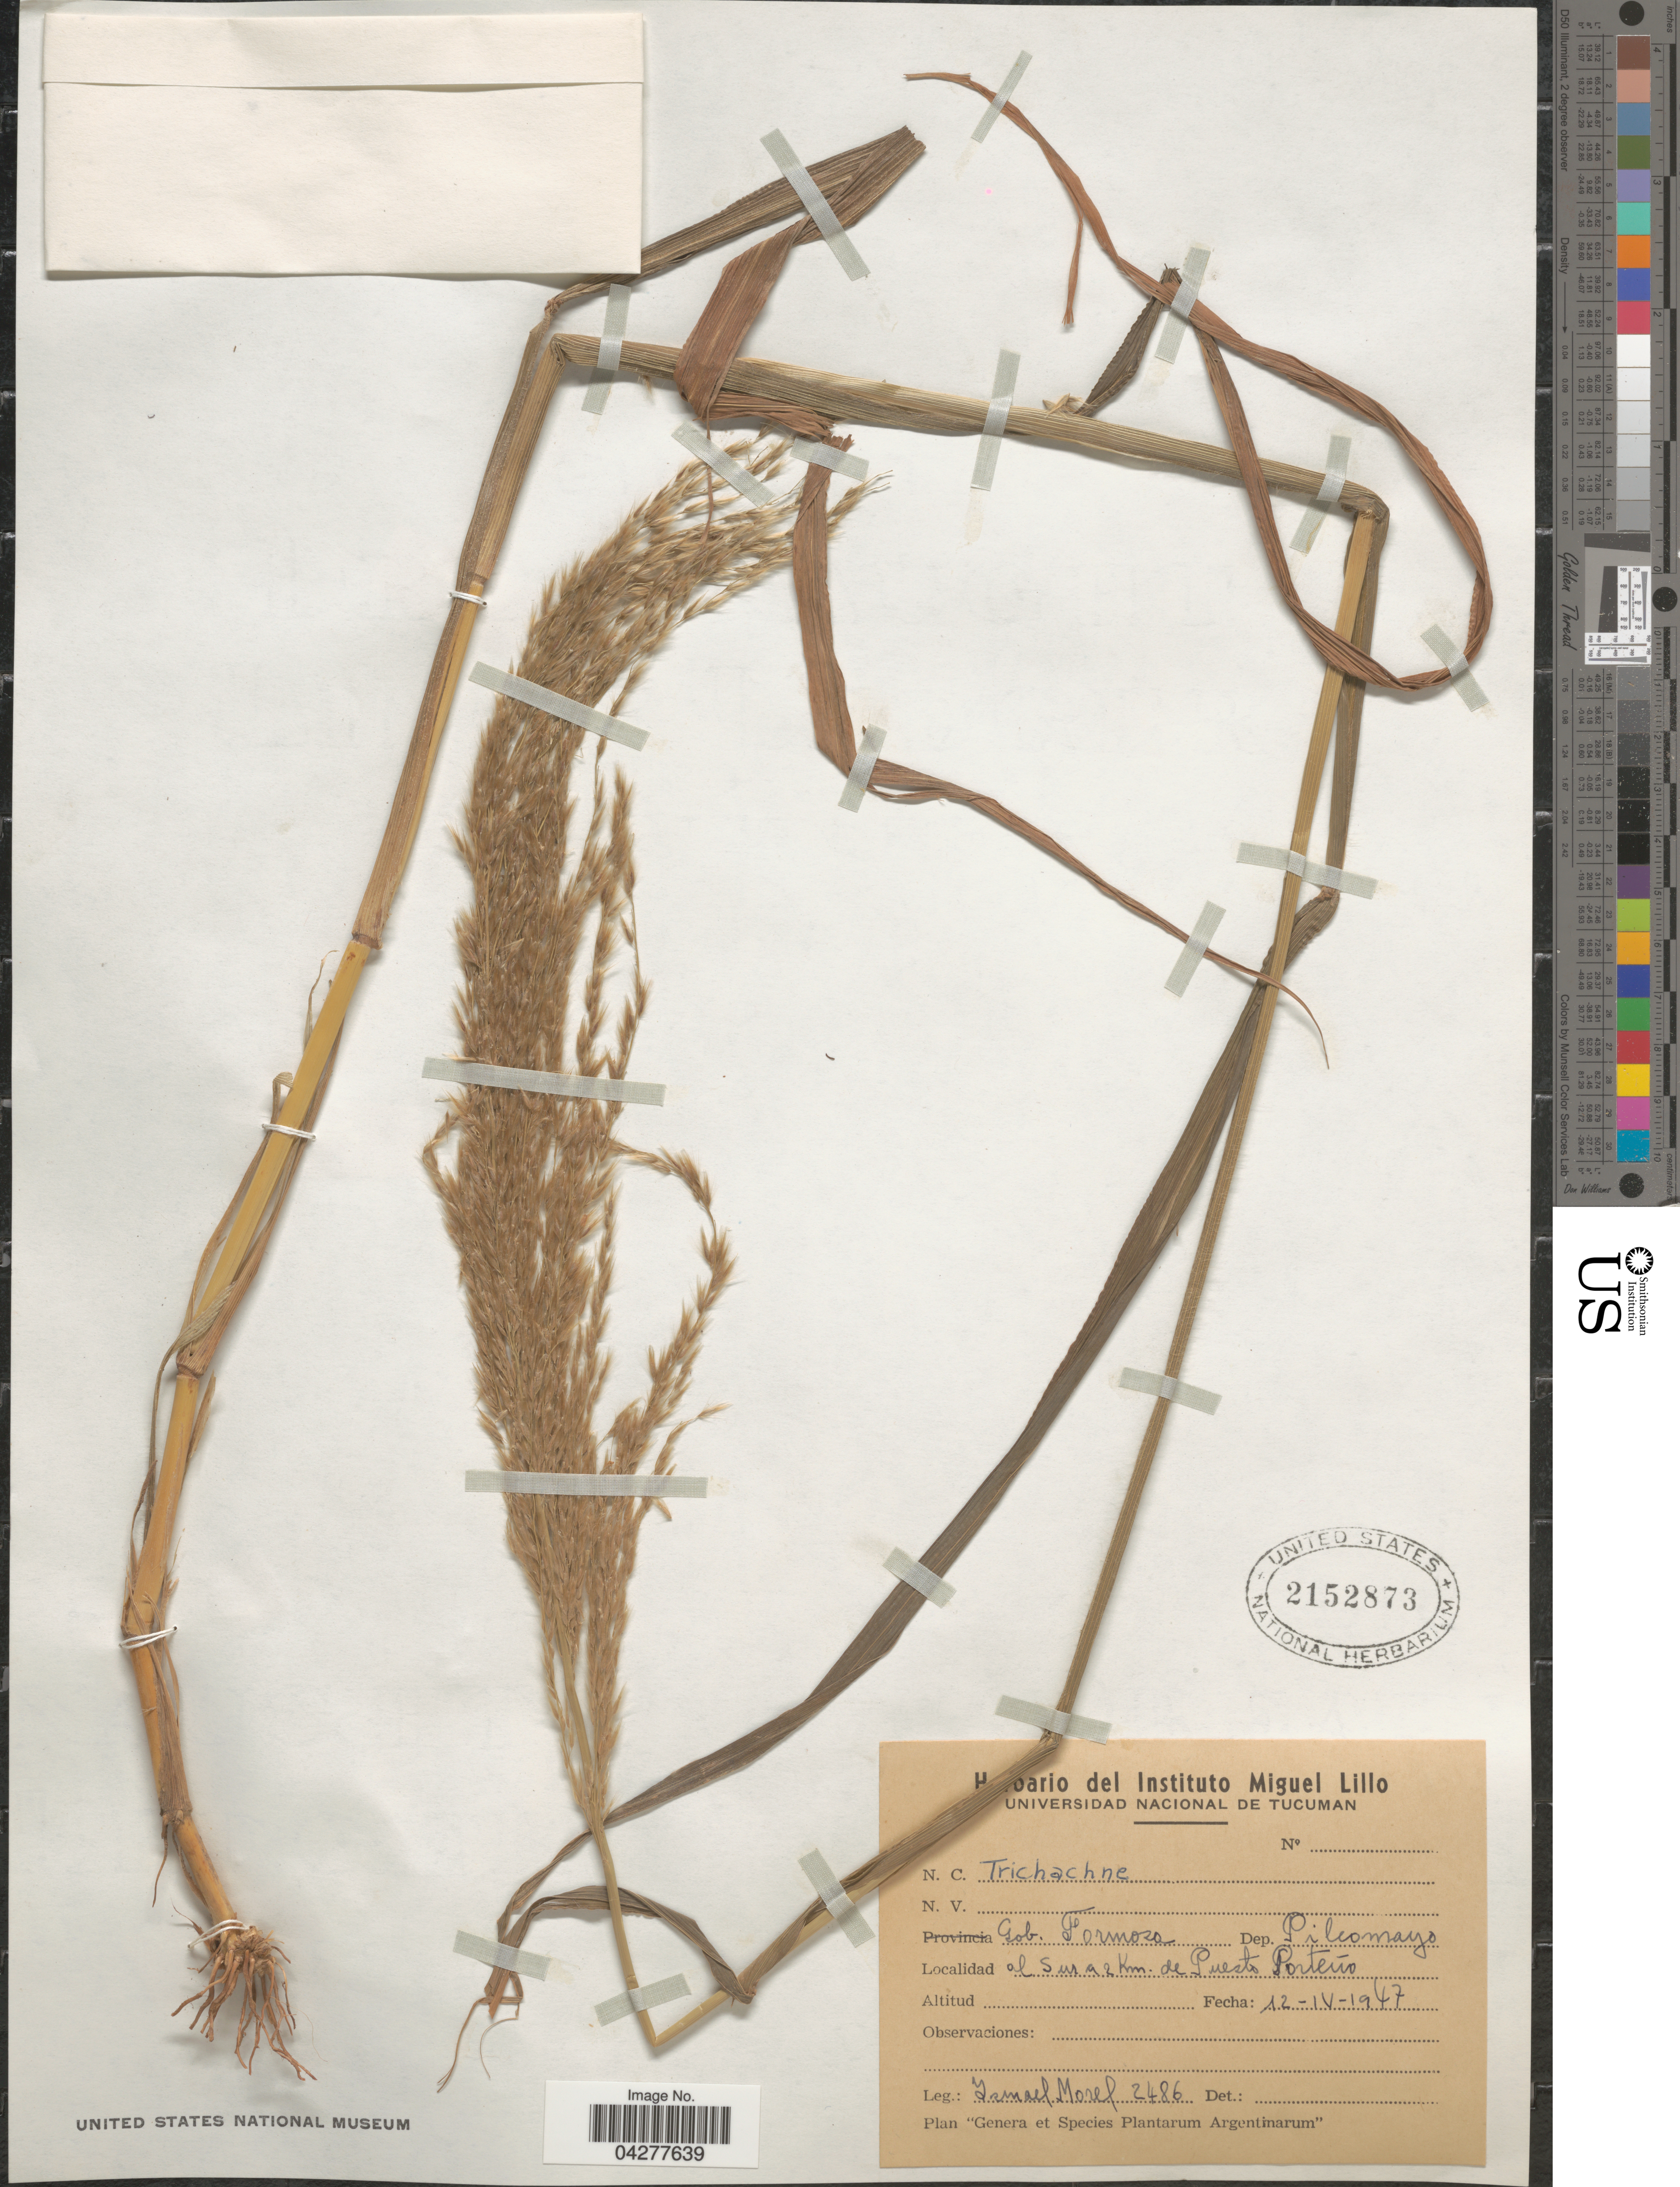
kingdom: Plantae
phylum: Tracheophyta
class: Liliopsida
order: Poales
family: Poaceae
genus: Digitaria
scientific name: Digitaria sp.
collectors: I. Morel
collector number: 2486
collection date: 1947-04-12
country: Argentina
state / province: Formosa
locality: Gob. Formosa. Dep. Pilcomayo. Al Sur a 2 Km. de Puesto Porteño.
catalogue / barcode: US 2152873